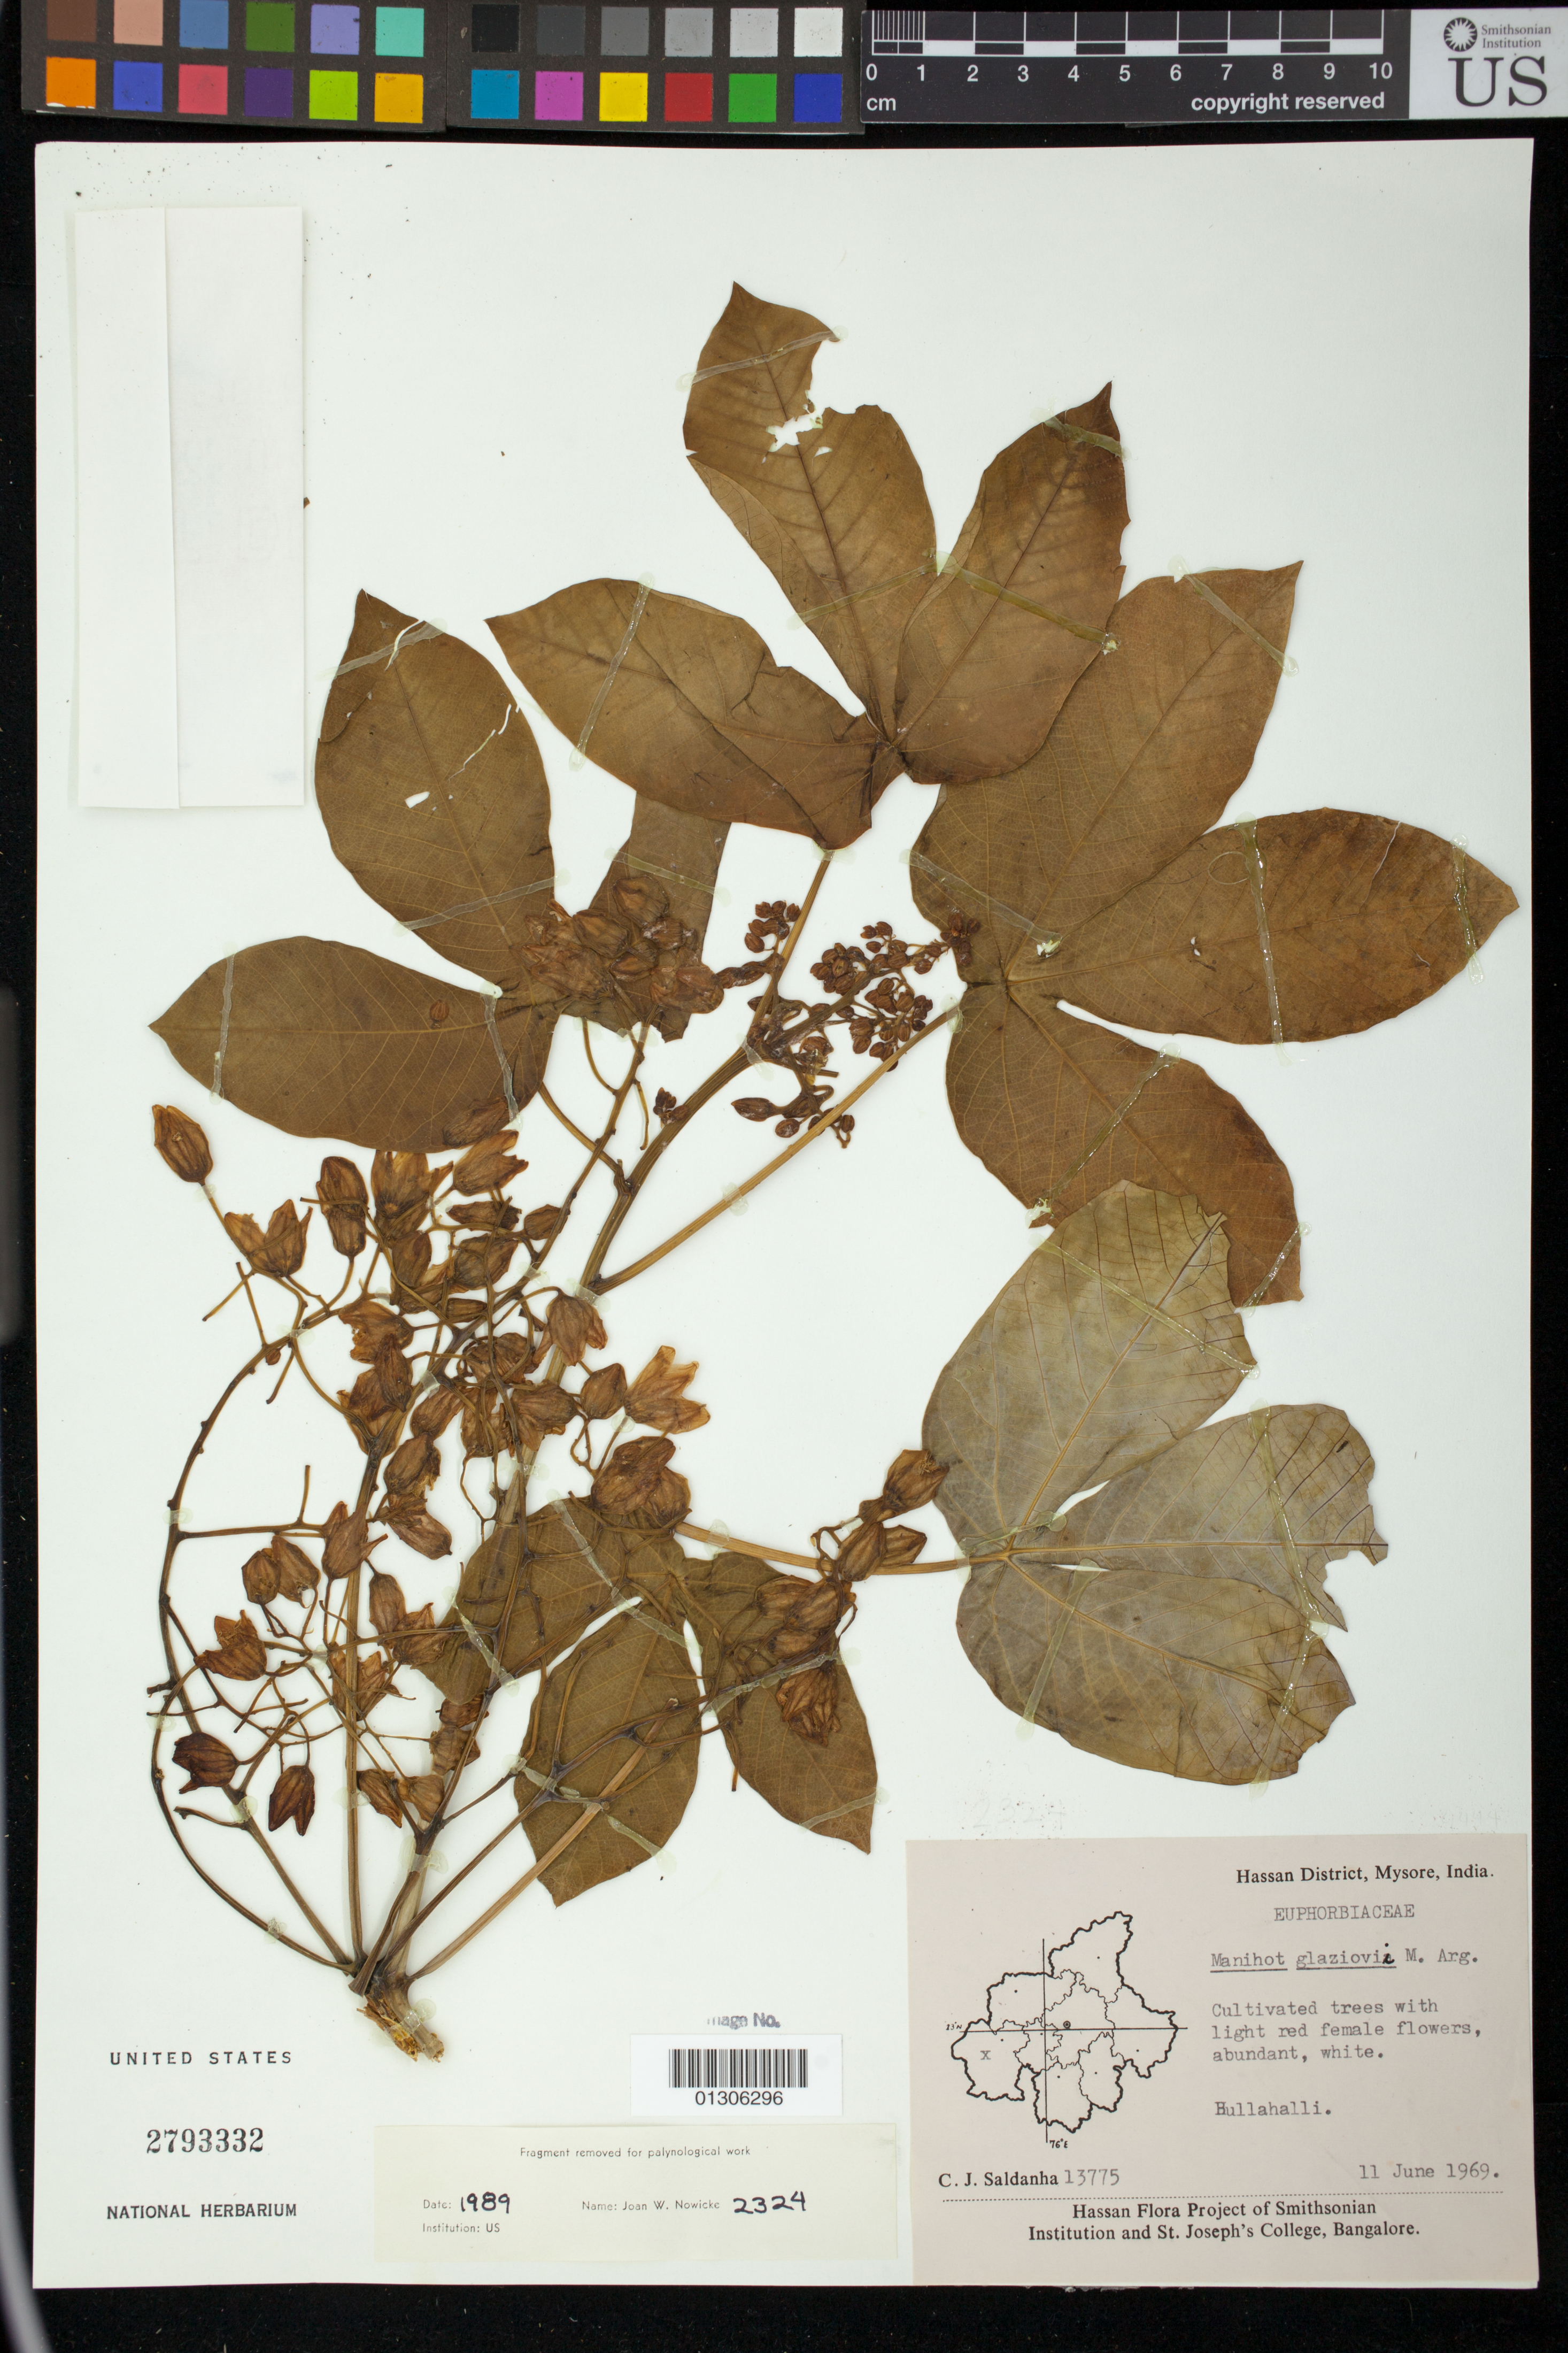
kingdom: Plantae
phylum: Tracheophyta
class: Magnoliopsida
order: Malpighiales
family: Euphorbiaceae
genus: Manihot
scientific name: Manihot glaziovii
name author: Müll. Arg.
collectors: C. J. Saldanha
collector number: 13775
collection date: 1969-11-06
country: India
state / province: Karnataka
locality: Hassan District, Mysore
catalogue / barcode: US 2793332